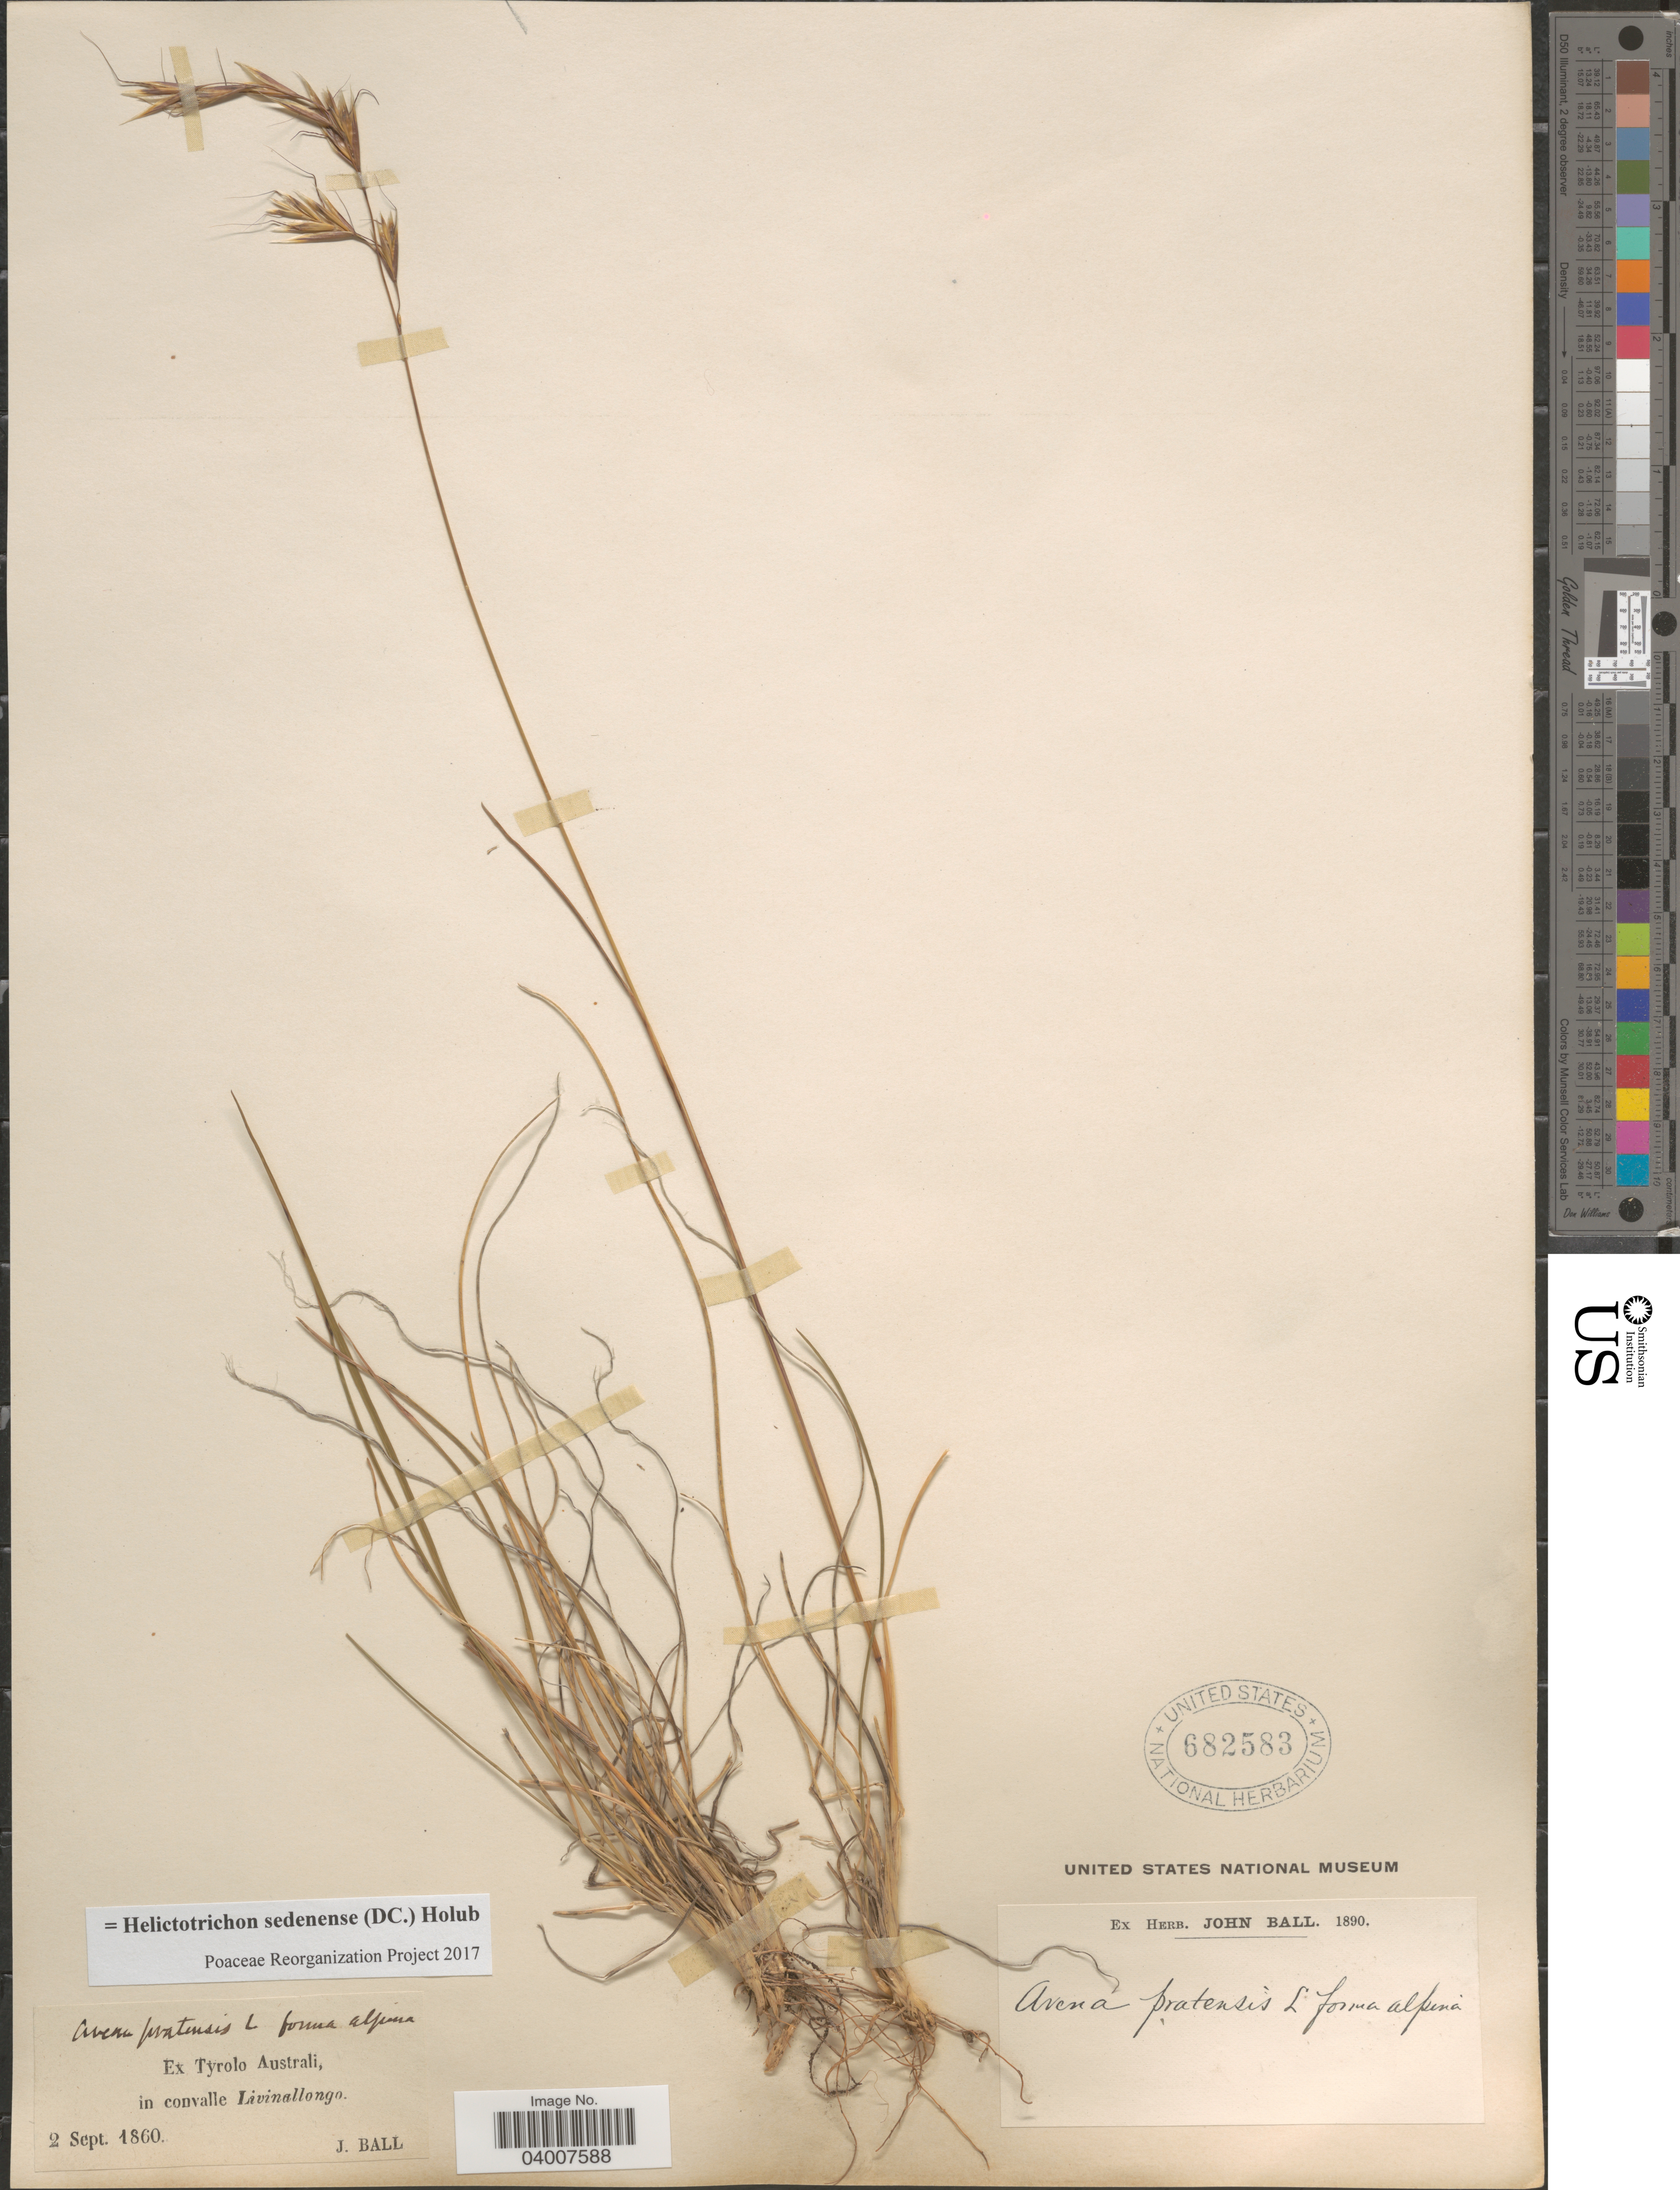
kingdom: Plantae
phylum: Tracheophyta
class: Liliopsida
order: Poales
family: Poaceae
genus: Helictotrichon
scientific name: Helictotrichon sedenense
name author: (DC.) Holub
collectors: J. Ball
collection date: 1860-09-02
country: Italy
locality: Ex Tyrolo Australi, in convalle Livinallongo.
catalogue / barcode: US 682583